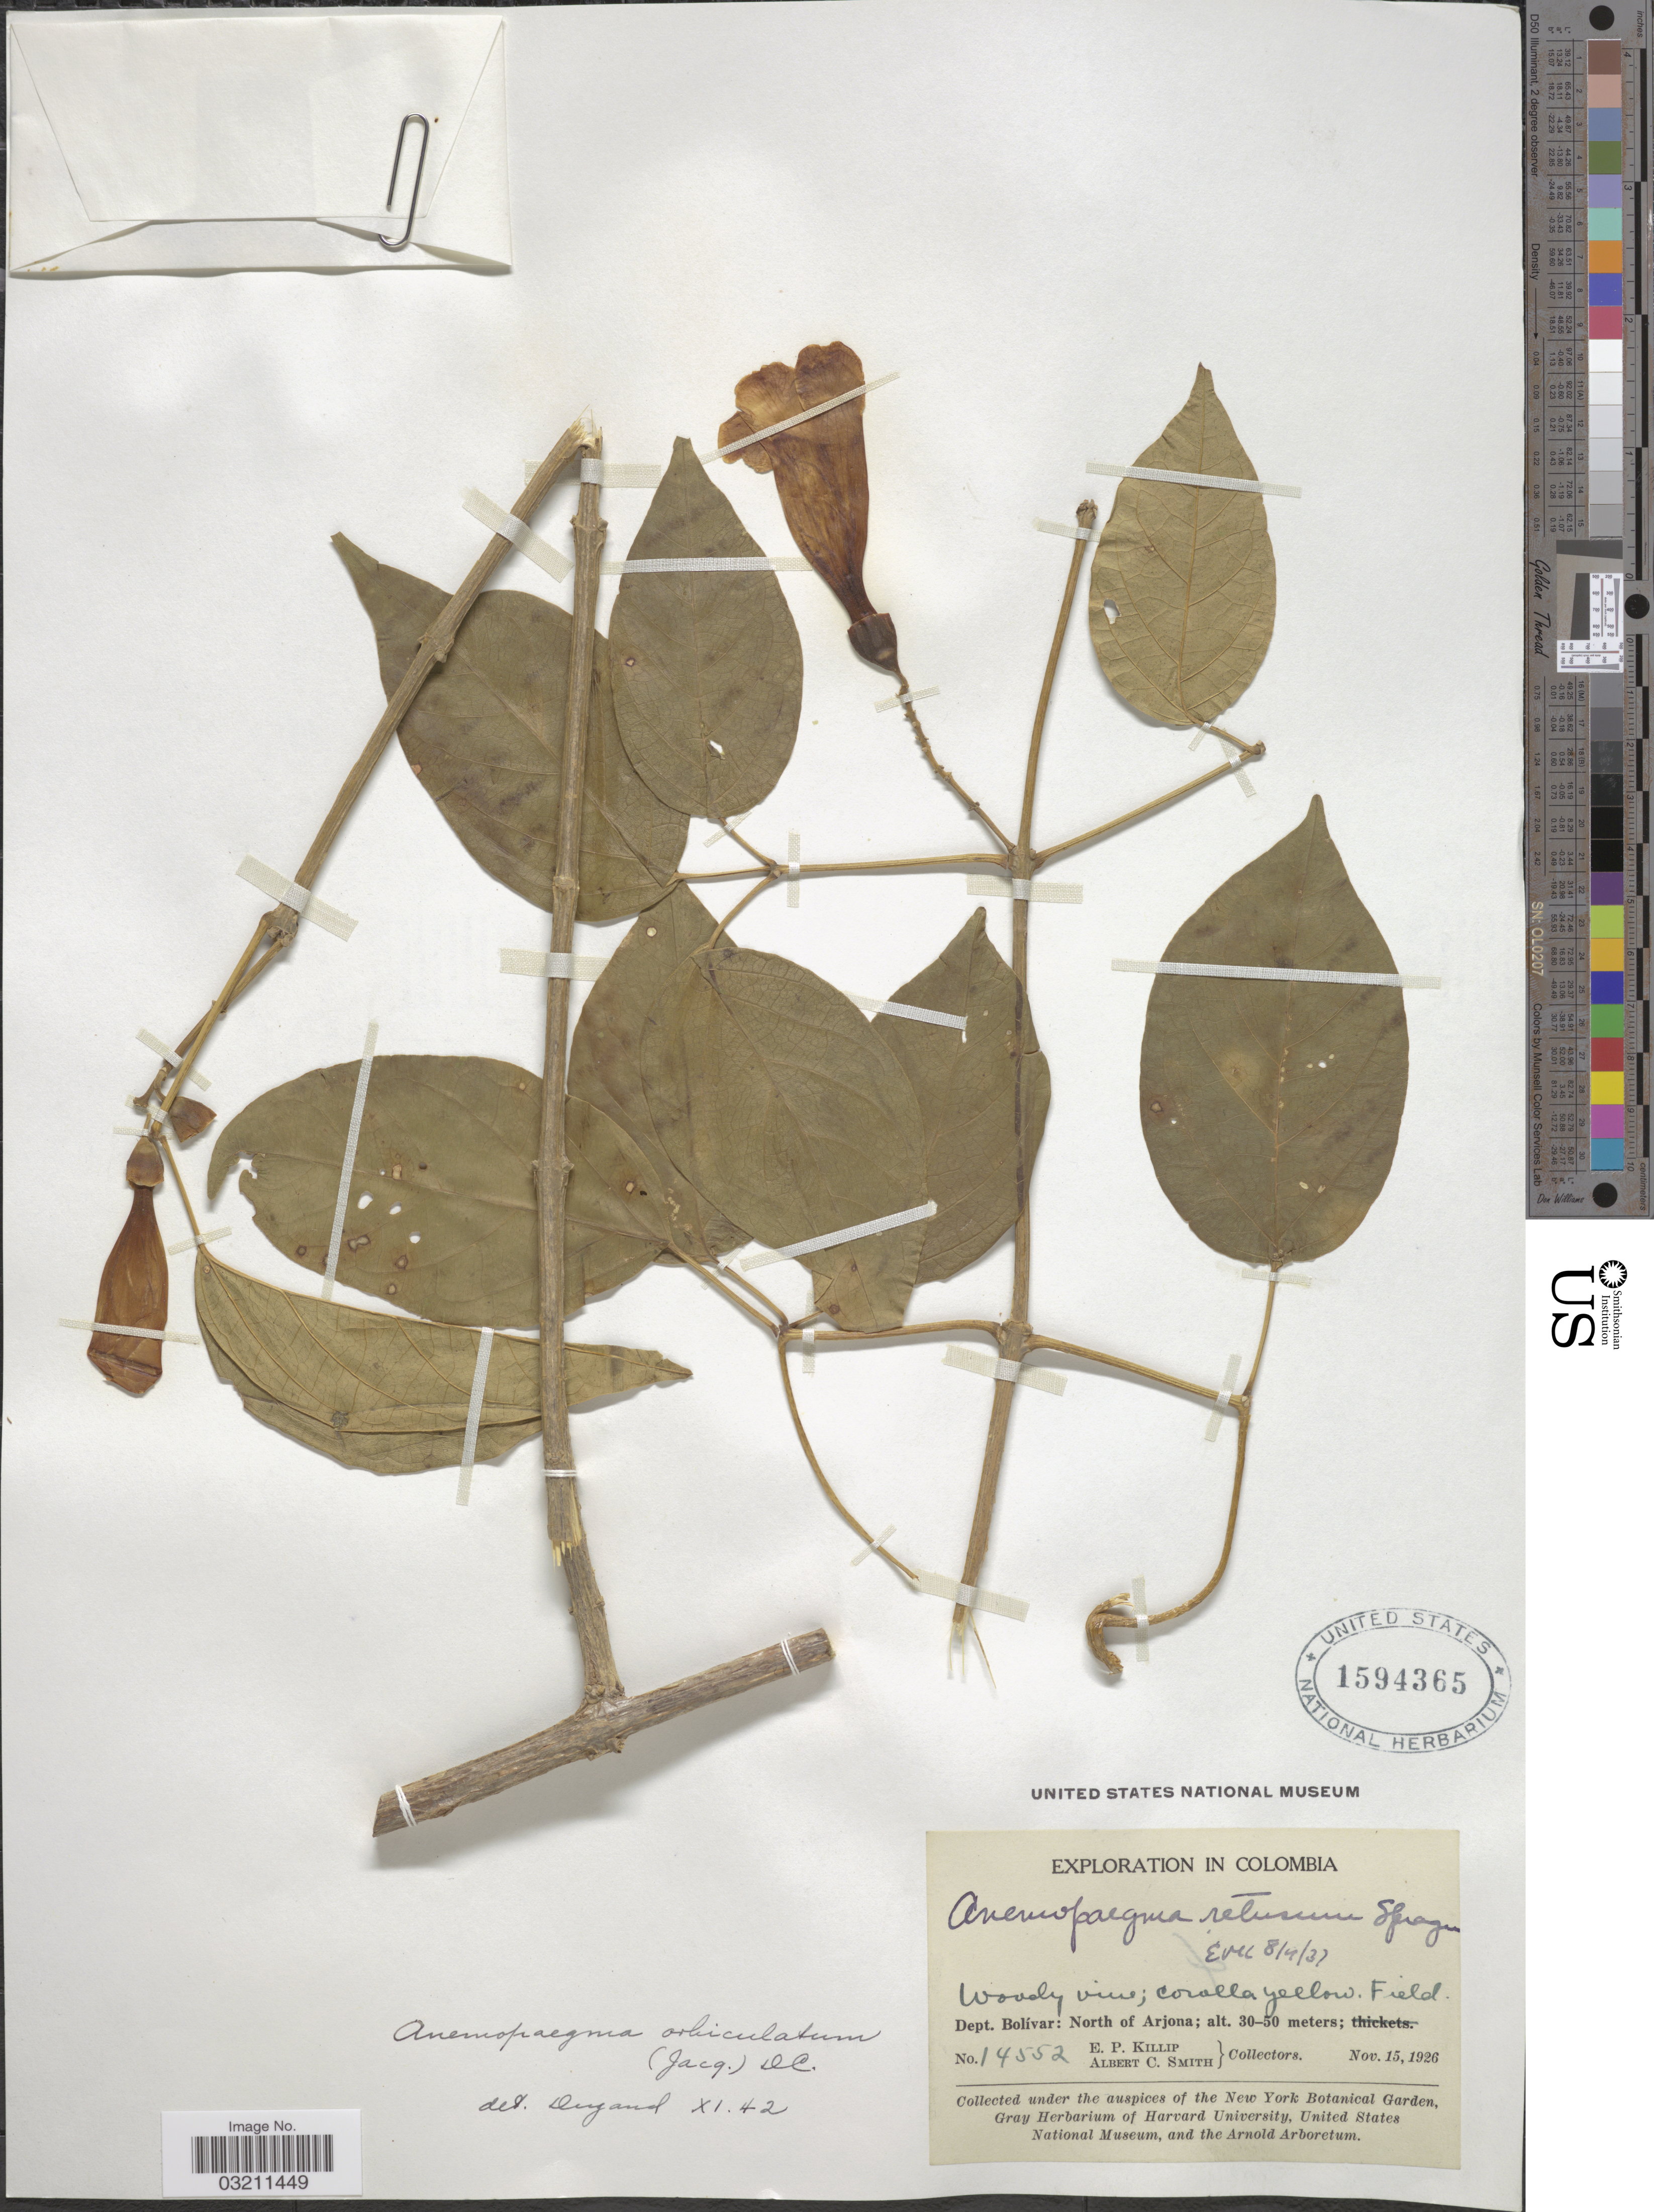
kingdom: Plantae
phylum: Tracheophyta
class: Magnoliopsida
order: Lamiales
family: Bignoniaceae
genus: Amphilophium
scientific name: Amphilophium orbiculatum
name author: (Jacq.) DC.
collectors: E. P. Killip & A. C. Smith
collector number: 14552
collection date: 1926-11-15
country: Colombia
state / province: Bolívar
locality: Dept. Bolívar: North of Arjona.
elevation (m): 30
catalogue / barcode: US 1594365